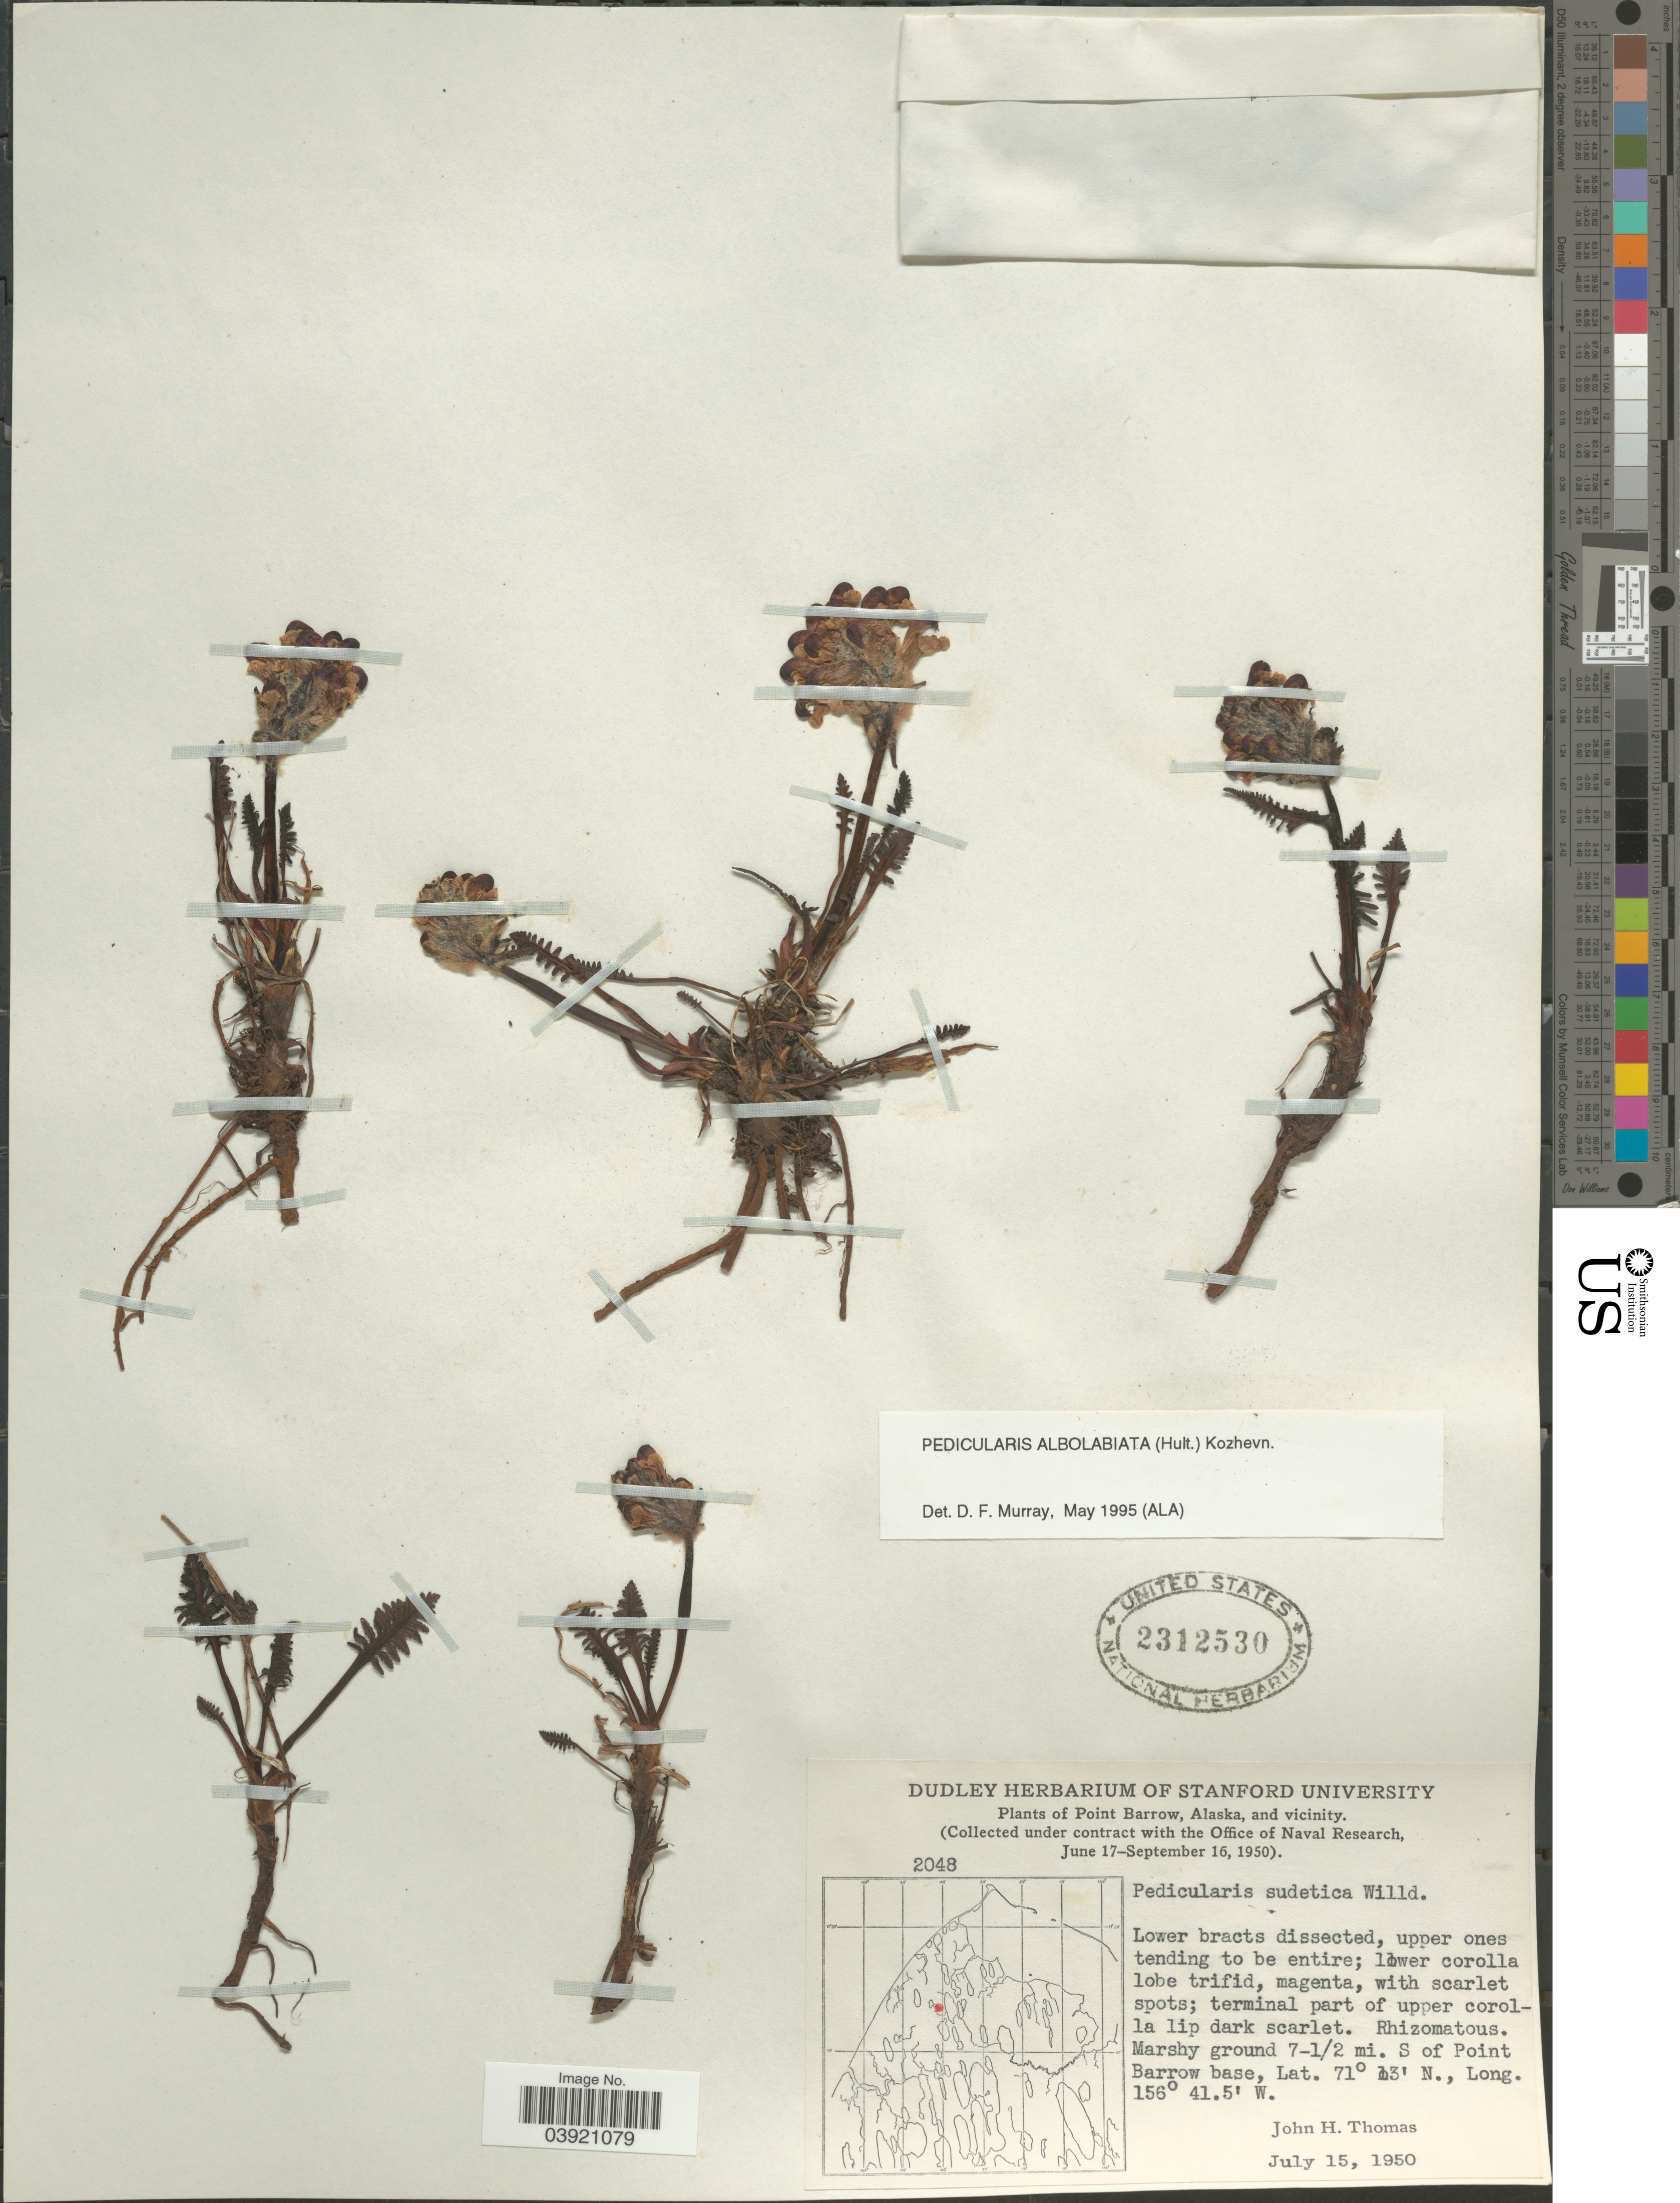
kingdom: Plantae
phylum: Tracheophyta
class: Magnoliopsida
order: Lamiales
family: Orobanchaceae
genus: Pedicularis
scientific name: Pedicularis albolabiata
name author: (Hultén) Kozhevn.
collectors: J. H. Thomas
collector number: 2048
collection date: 1950-07-15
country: United States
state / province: Alaska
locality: Point Barrow, and vicinity. Marshy ground 7-1/2 mi. S of Point Barrow base.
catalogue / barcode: US 2312530